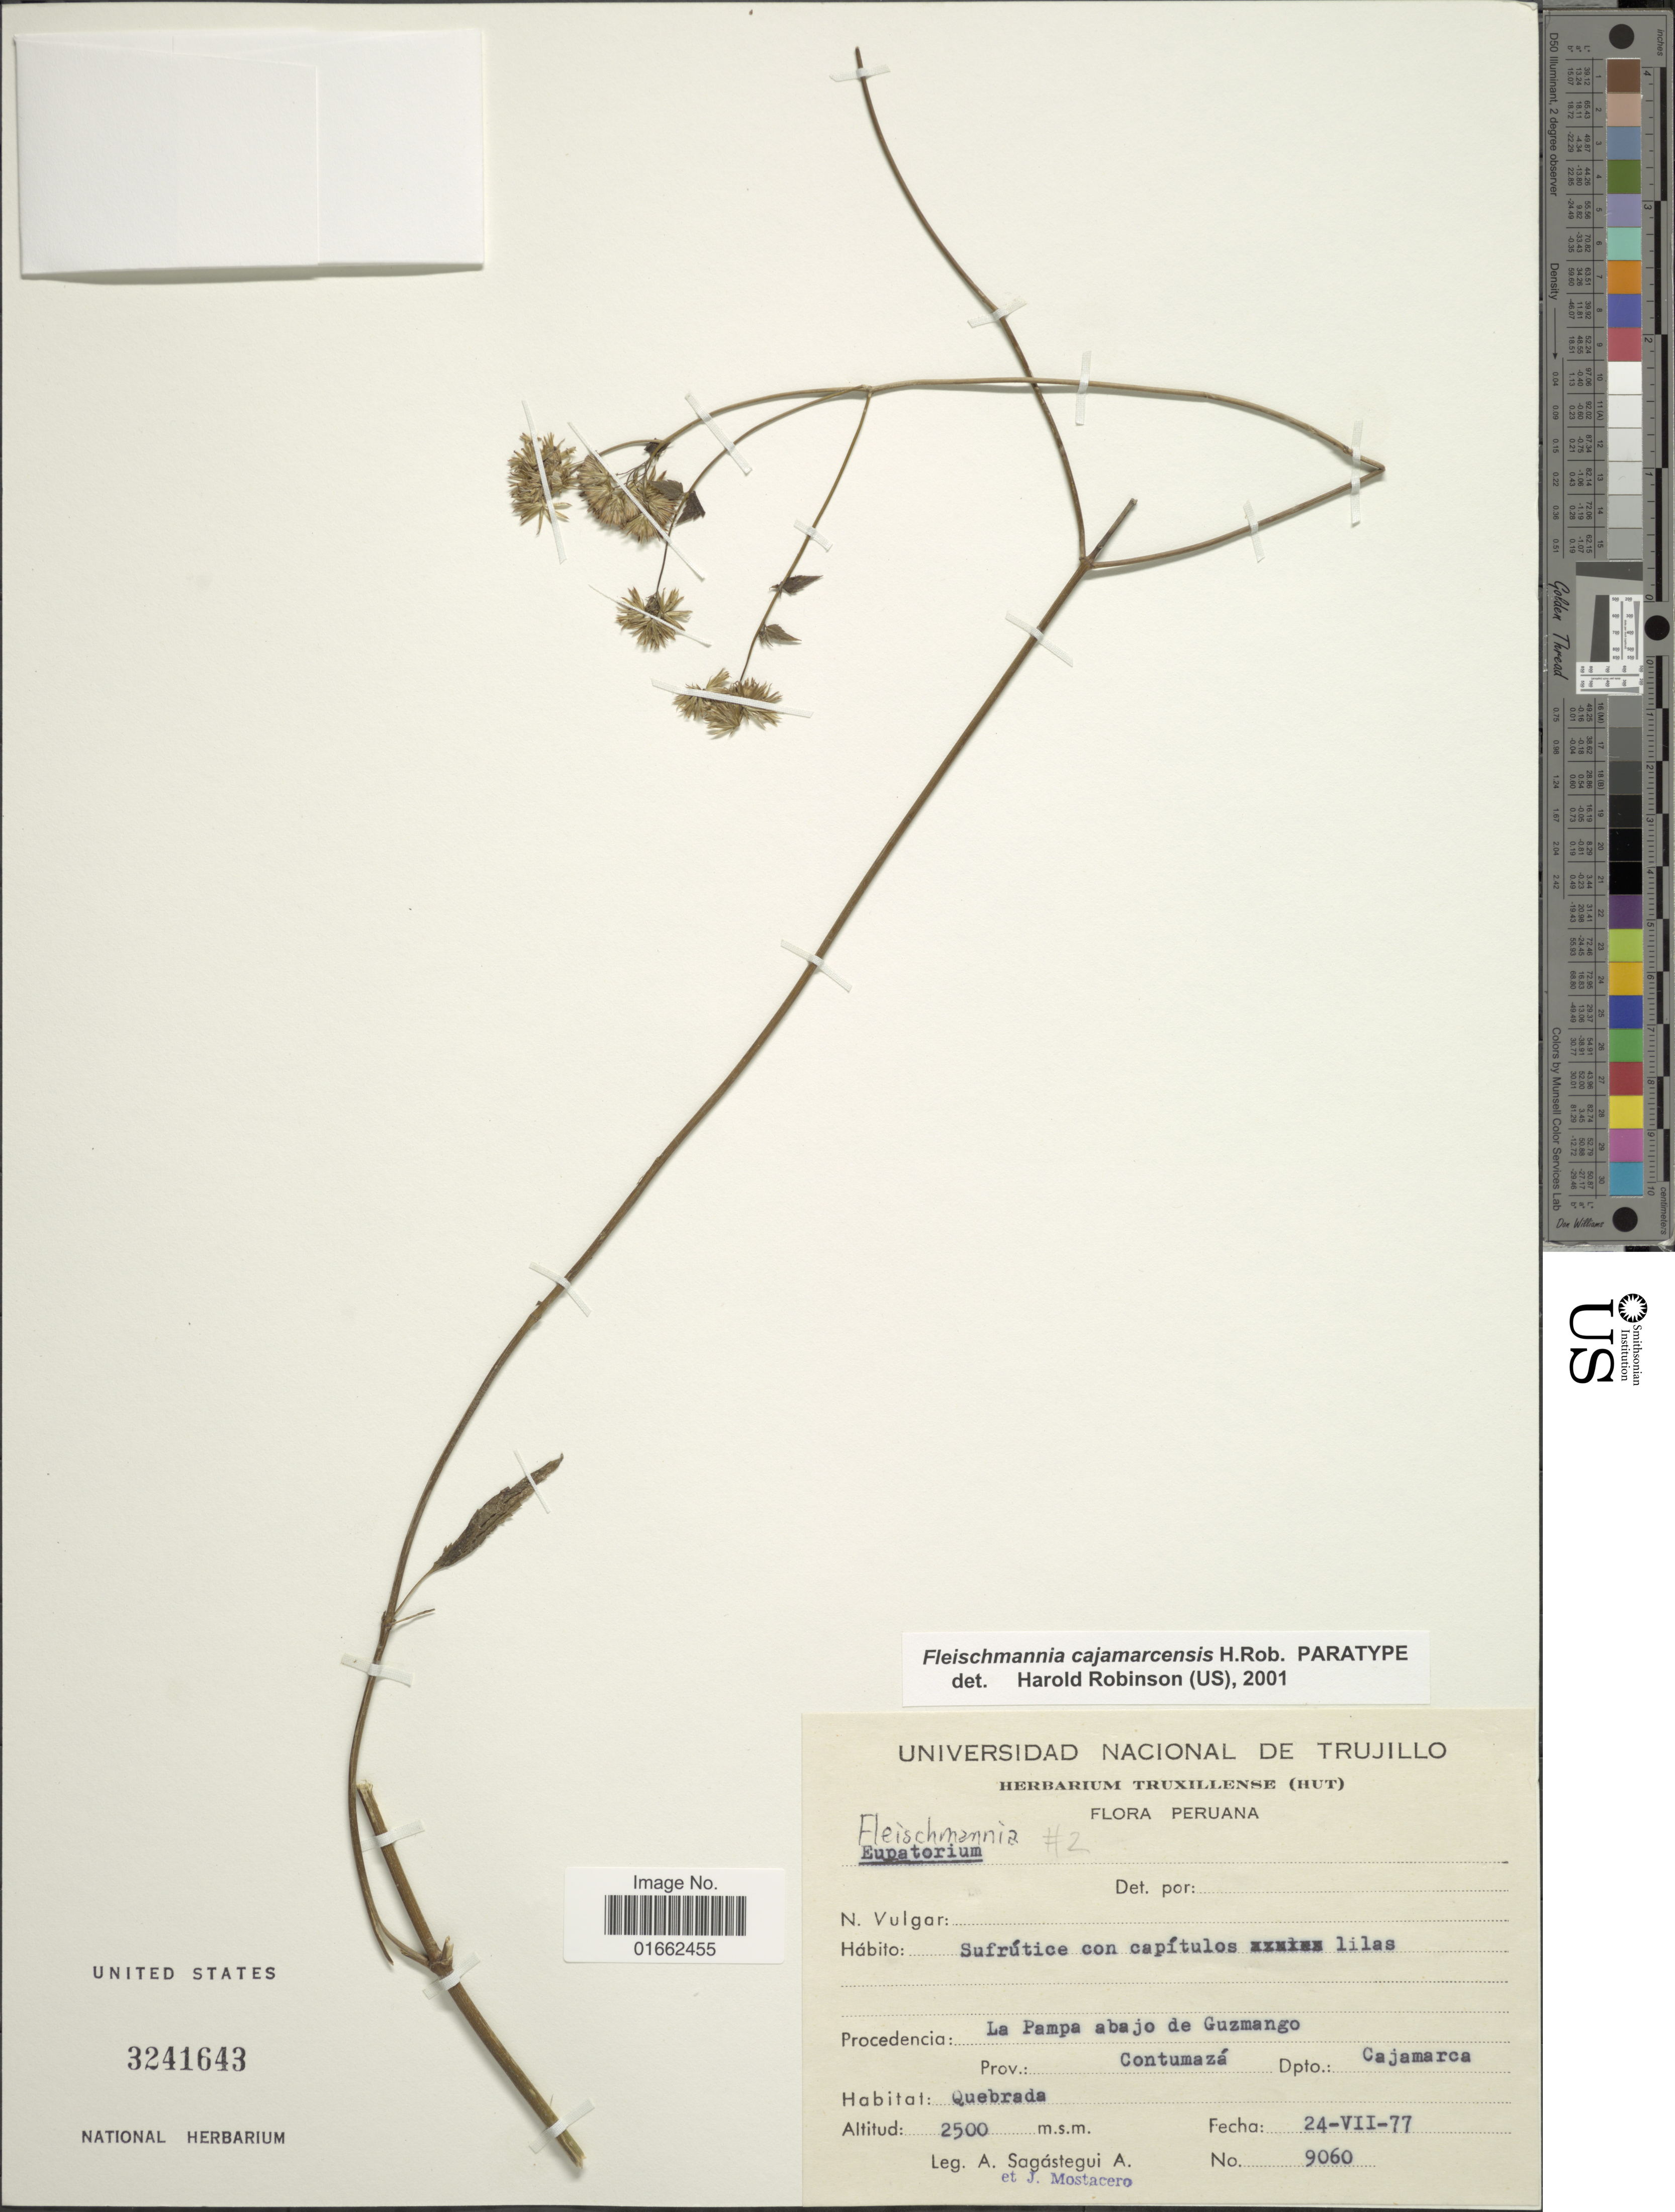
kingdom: Plantae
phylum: Tracheophyta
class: Magnoliopsida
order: Asterales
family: Asteraceae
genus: Fleischmannia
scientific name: Fleischmannia cajamarcensis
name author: H. Rob.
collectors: A. Sagástegui A. & J. Mostacero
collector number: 9060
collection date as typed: Transcribed d/m/y: 24/7/77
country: Peru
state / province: Cajamarca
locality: La Pampa abajo de Guzmango. Prov.: Contumazá. Dpto.: Cajamarca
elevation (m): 2500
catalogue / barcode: US 3241643